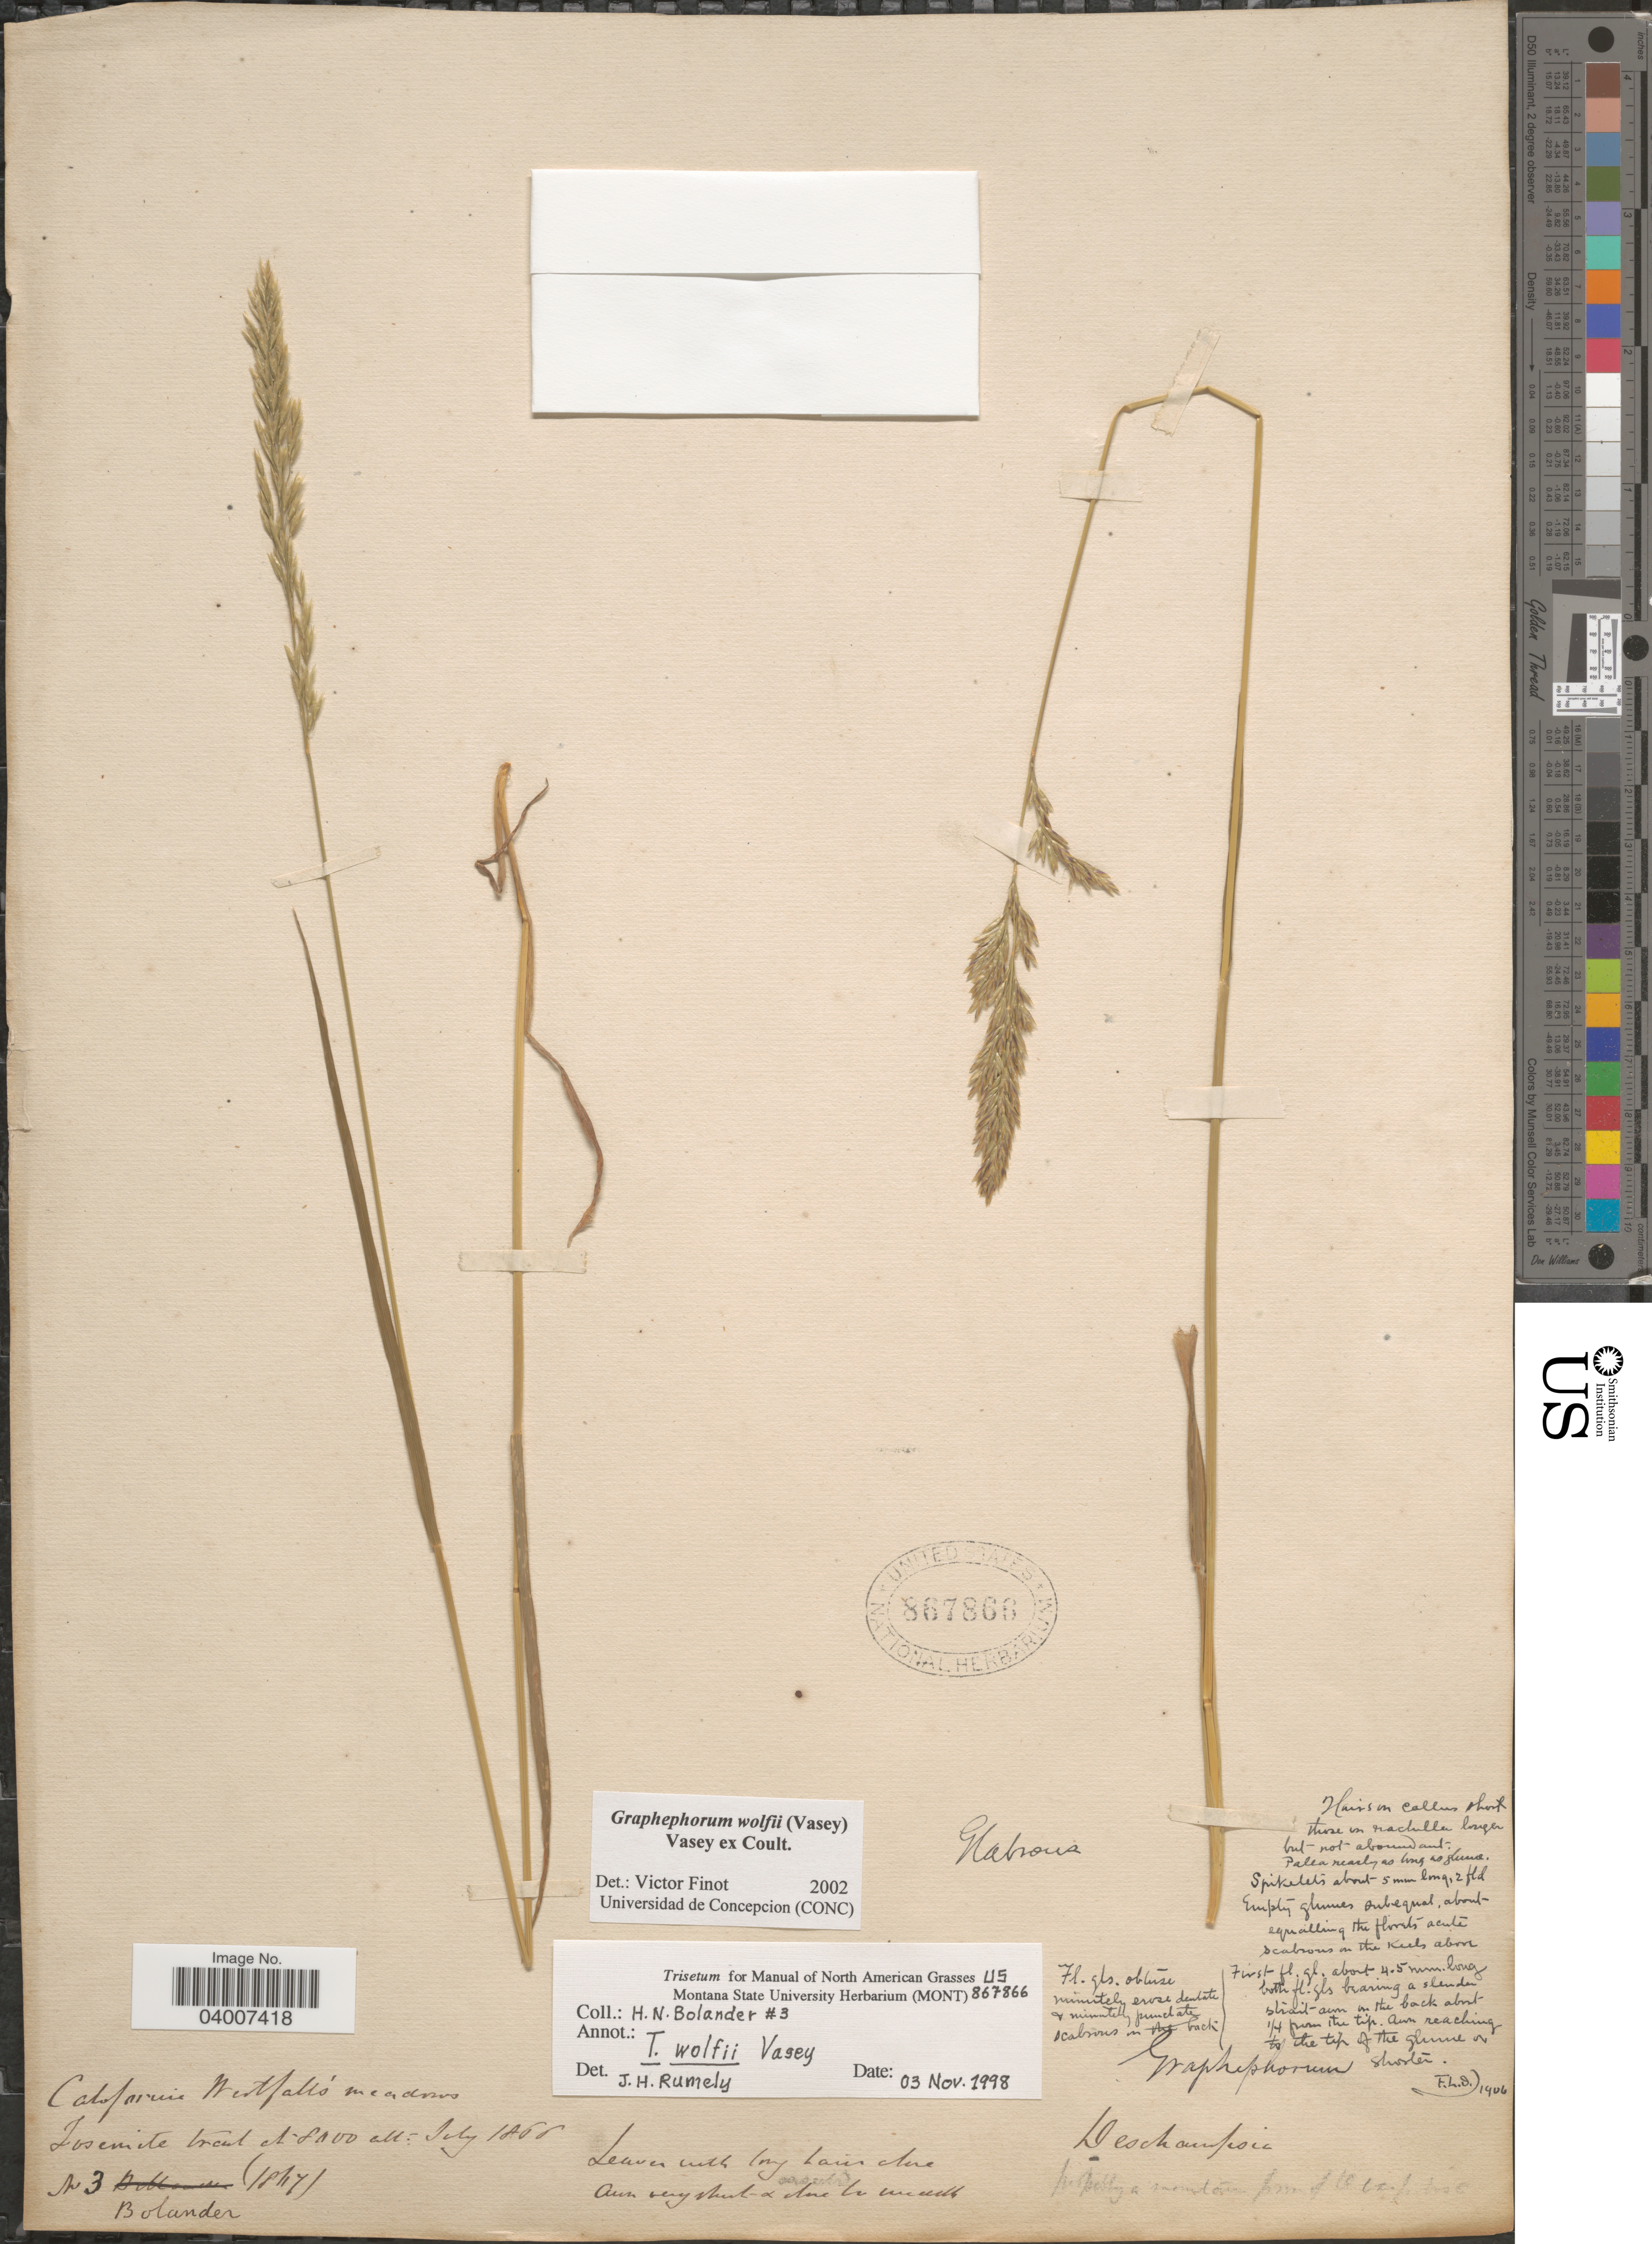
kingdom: Plantae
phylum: Tracheophyta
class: Liliopsida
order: Poales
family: Poaceae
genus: Graphephorum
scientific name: Graphephorum wolfii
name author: (E. Fourn.) Vasey ex Coult.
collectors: H. Bolander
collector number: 3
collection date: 1866-07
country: United States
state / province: California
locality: Josemite trail.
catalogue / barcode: US 867866